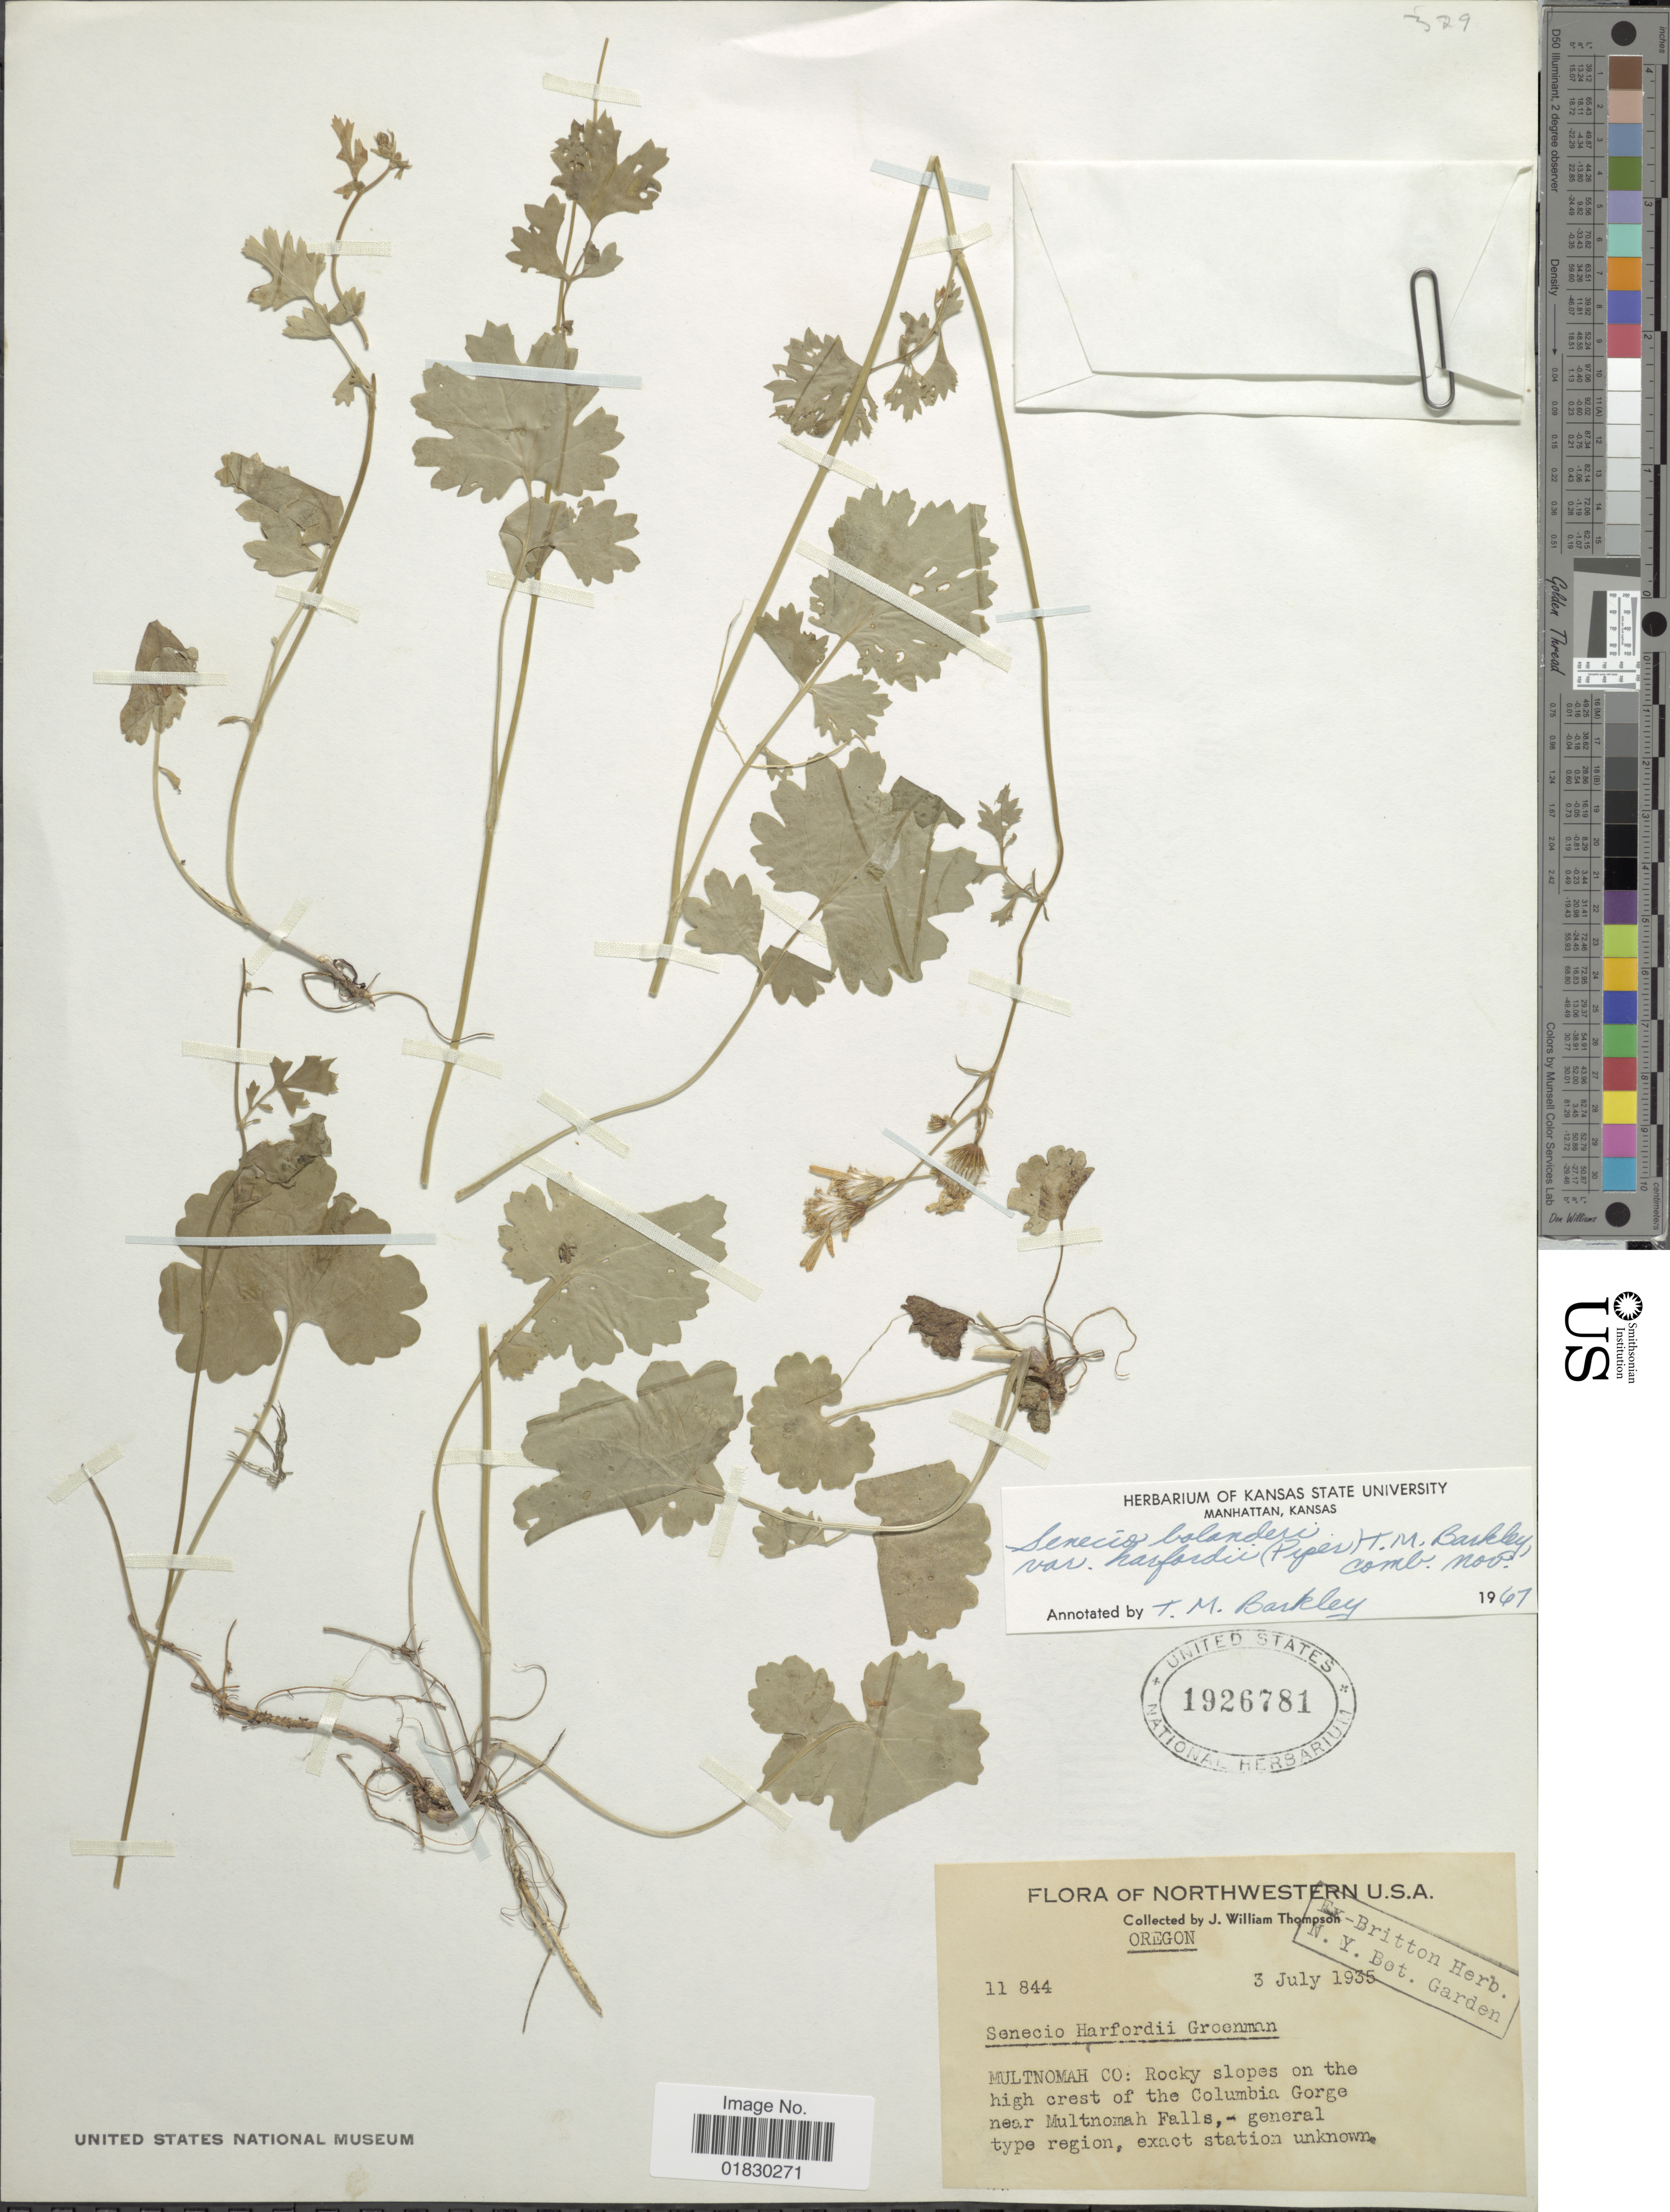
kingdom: Plantae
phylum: Tracheophyta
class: Magnoliopsida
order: Asterales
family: Asteraceae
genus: Packera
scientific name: Packera bolanderi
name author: (A. Gray) W.A. Weber & Á. Löve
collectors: J. W. Thompson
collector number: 11844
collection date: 1935-07-03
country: United States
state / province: Oregon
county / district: Multnomah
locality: Multnomah Co: Rocky slopes on the high crest of the Columbia Gorge near Multnomah Falls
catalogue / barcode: US 1926781